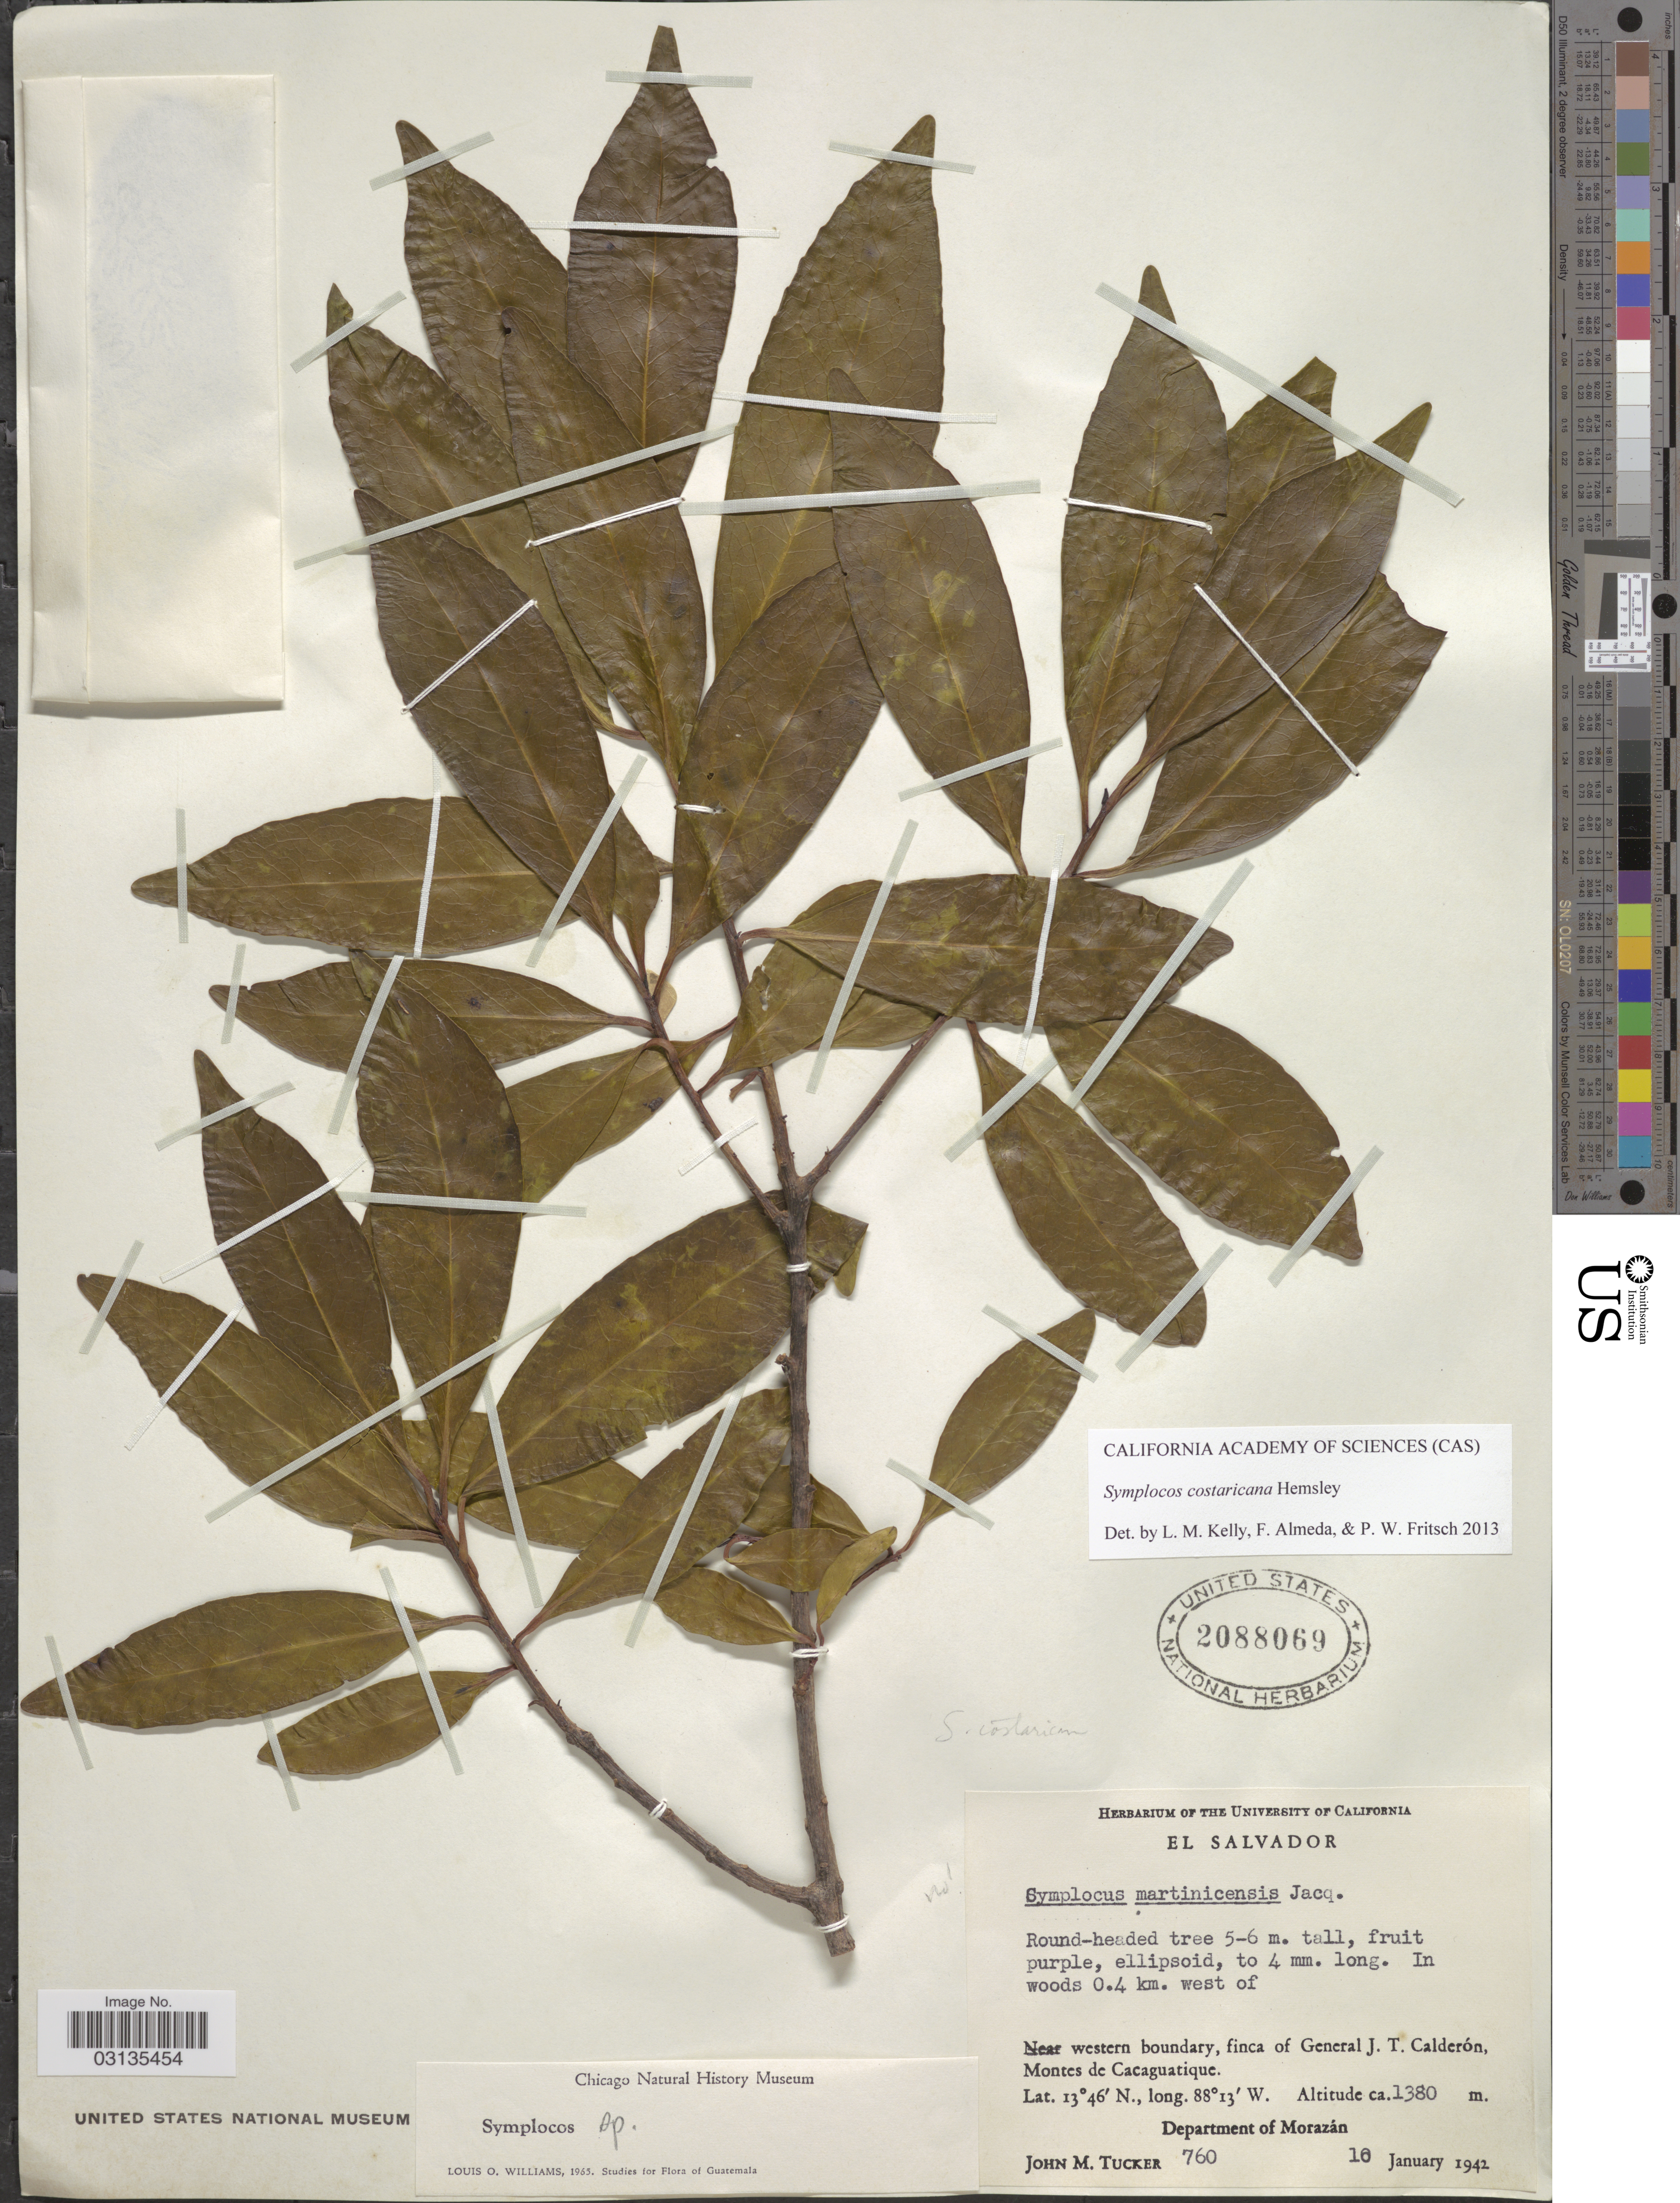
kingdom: Plantae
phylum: Tracheophyta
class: Magnoliopsida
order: Ericales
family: Symplocaceae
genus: Symplocos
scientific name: Symplocos costaricana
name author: Hemsl.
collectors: J. M. Tucker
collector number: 760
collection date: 1942-01-10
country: El Salvador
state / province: Morazan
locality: In woods 0.4 km. west of western boundary, finca of General J. T. Calderón, Montes de Cacaguatique. Department of Morazán.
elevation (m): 1380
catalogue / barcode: US 2088069